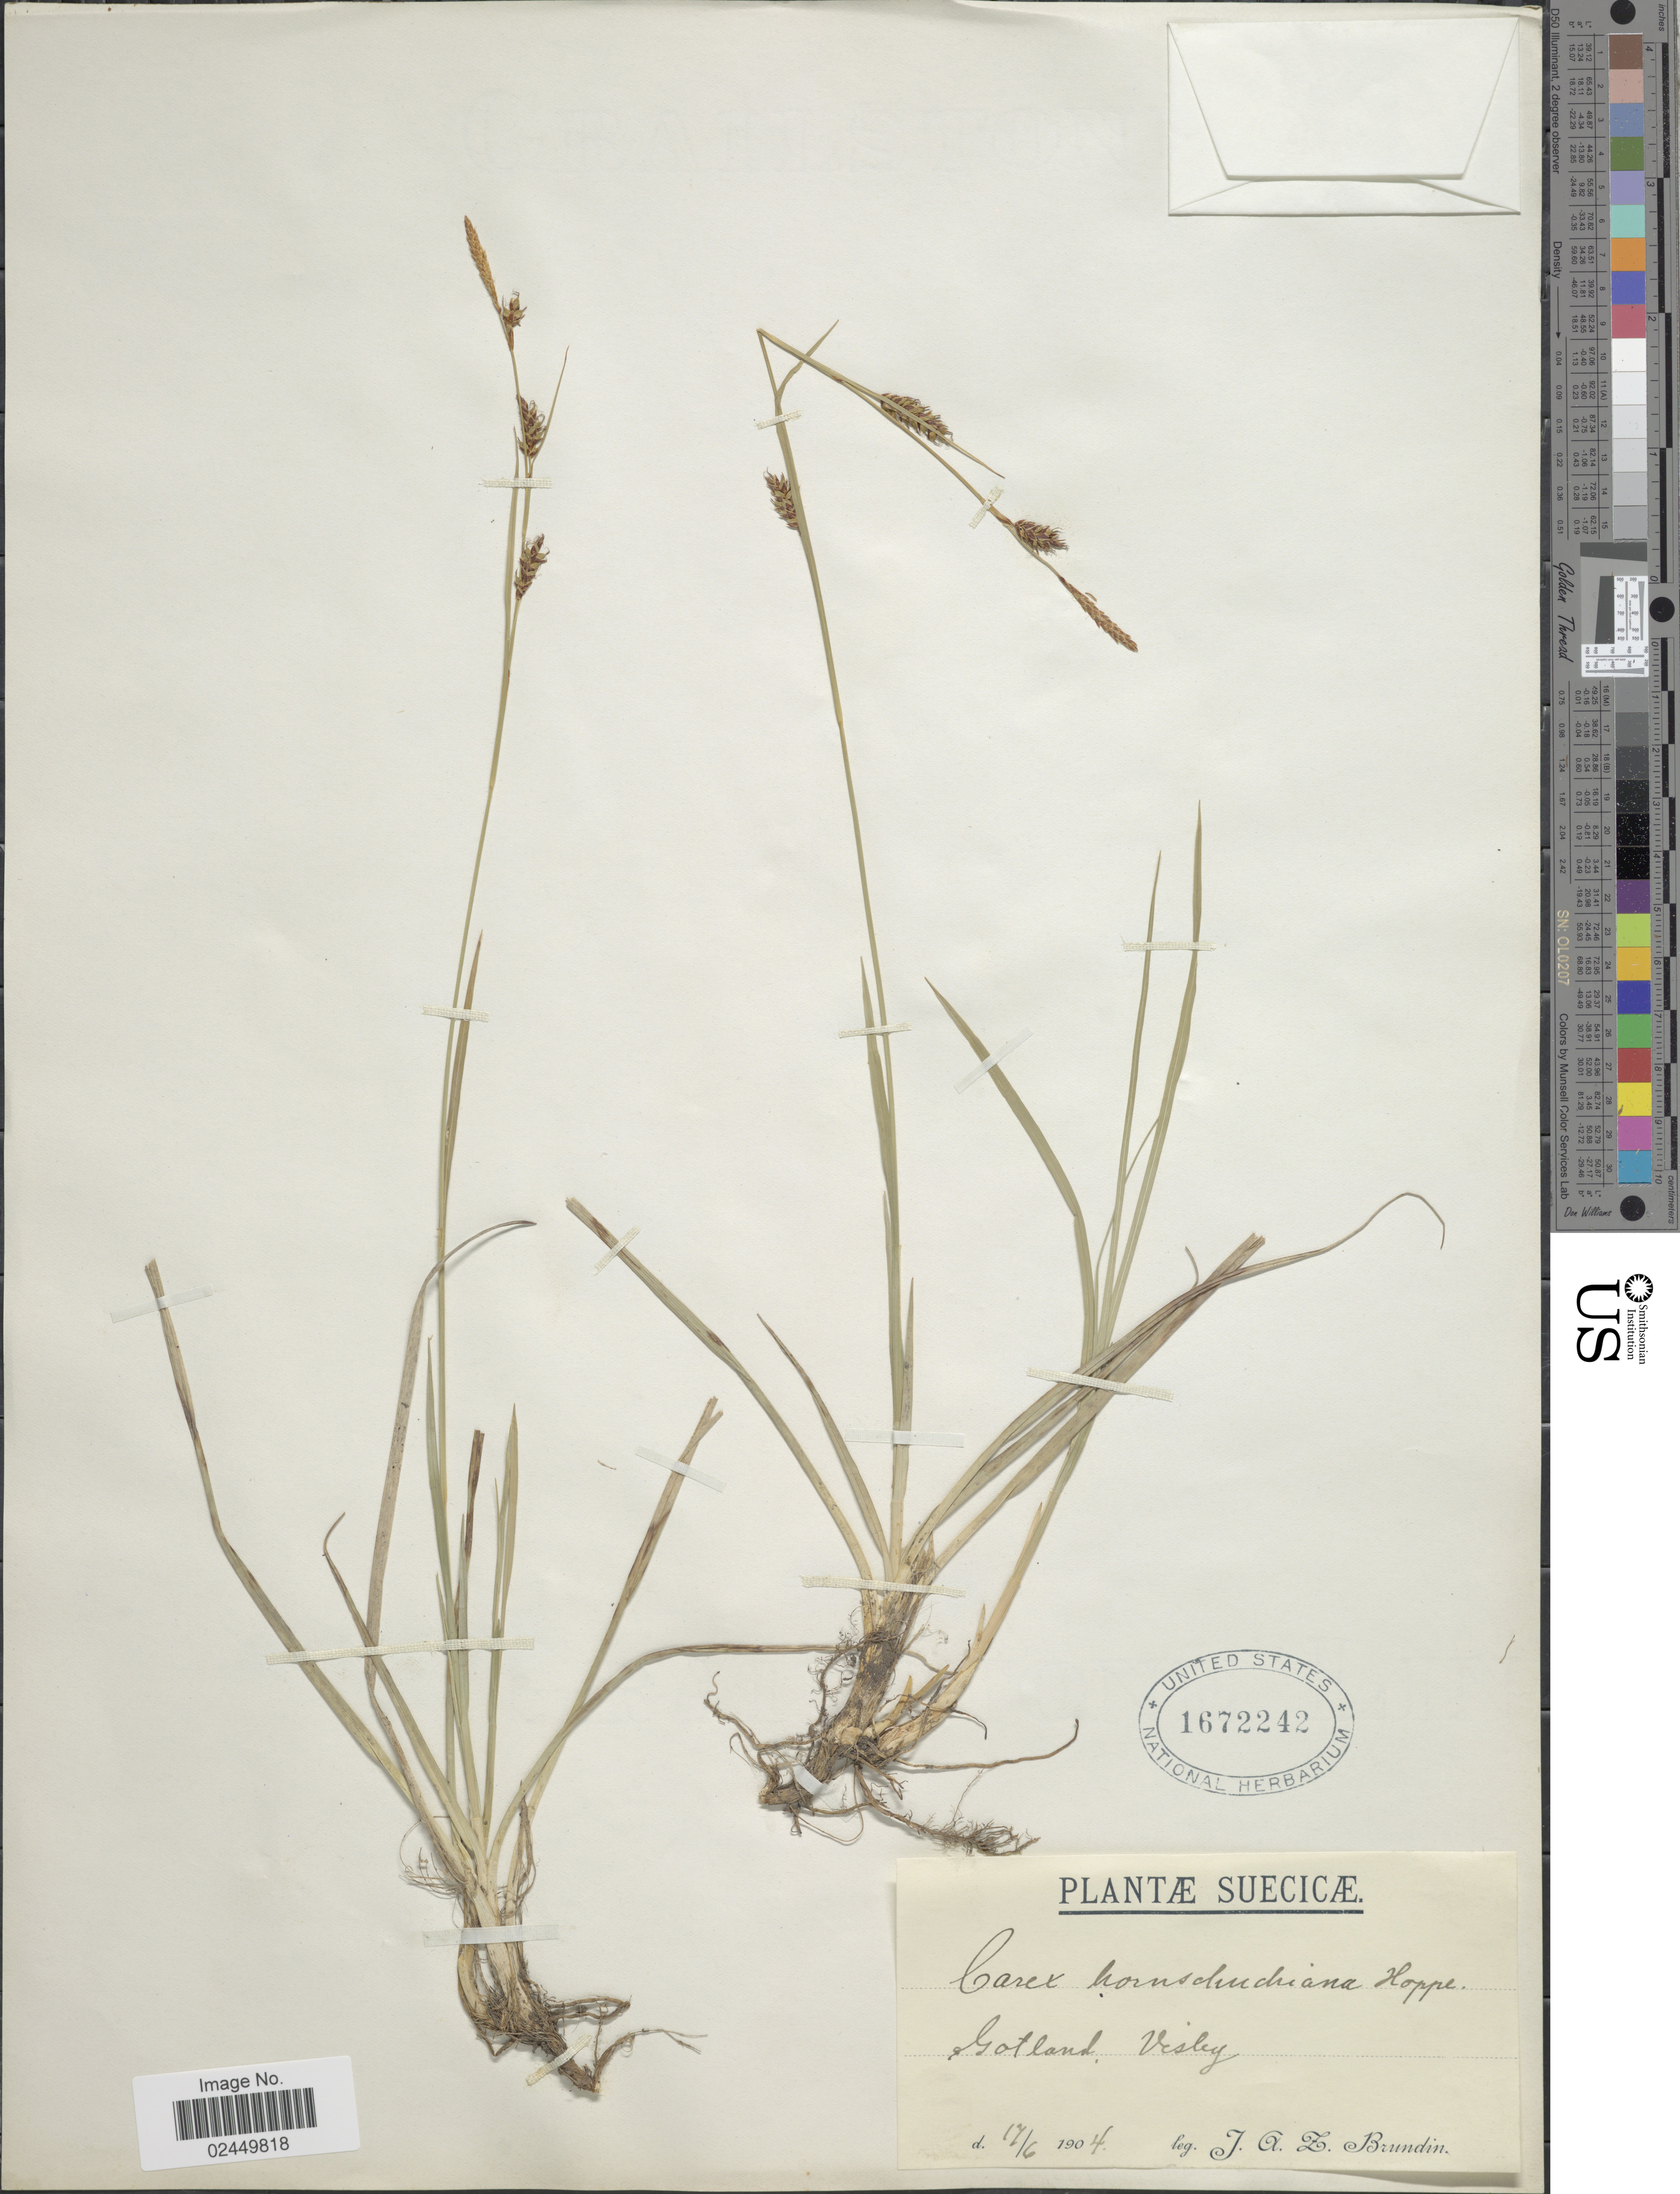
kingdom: Plantae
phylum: Tracheophyta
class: Liliopsida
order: Poales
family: Cyperaceae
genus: Carex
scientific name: Carex hostiana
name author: DC.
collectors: J. Brundin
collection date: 1904-06-17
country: Sweden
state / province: Gotland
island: Gotland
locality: Gotland, Vesley. Suecicae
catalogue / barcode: US 1672242